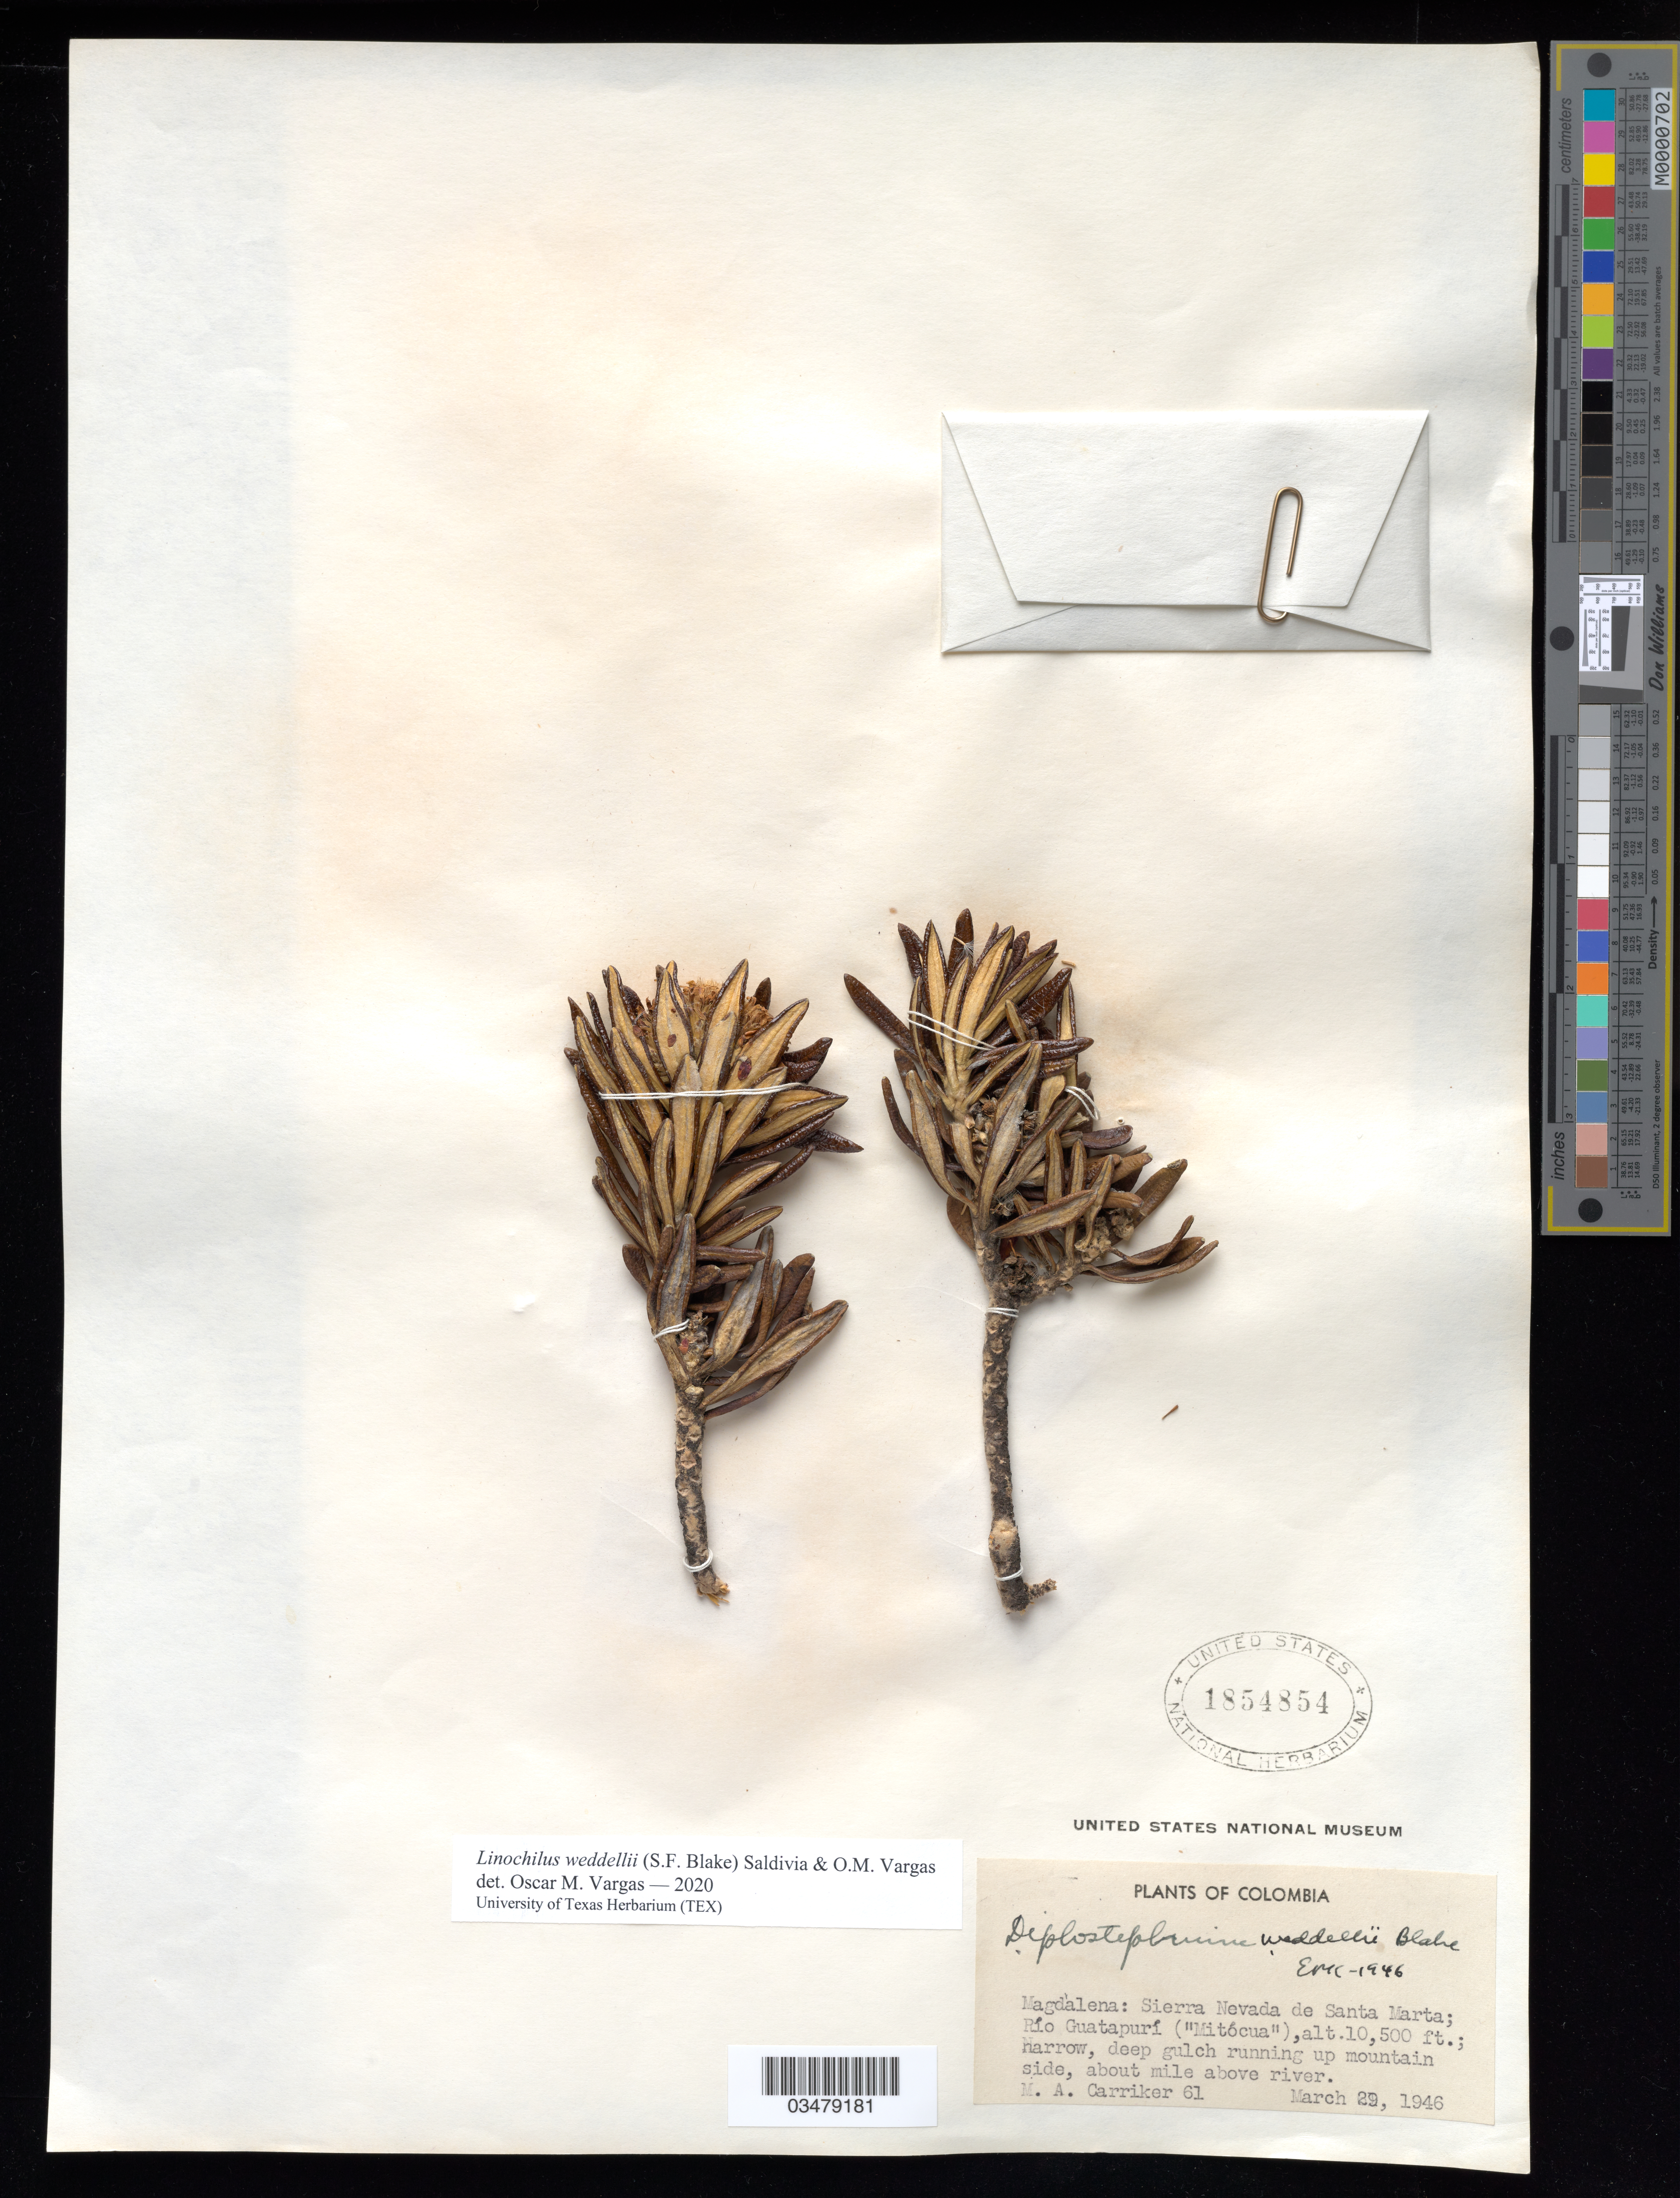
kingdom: Plantae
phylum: Tracheophyta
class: Magnoliopsida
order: Asterales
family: Asteraceae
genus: Linochilus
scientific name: Linochilus weddellii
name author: (S.F. Blake) Saldivia & O.M. Vargas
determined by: Vargas, Oscar M.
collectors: M. A. Carriker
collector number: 61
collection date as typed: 29 Mar 1946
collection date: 1946-03-29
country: Colombia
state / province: Magdalena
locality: Sierra Nevada de Santa Marta, Rio Guatapuri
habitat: Narrow, deep gulch running up mountain side, aout mile above river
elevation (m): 3200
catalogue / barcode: US 1854854